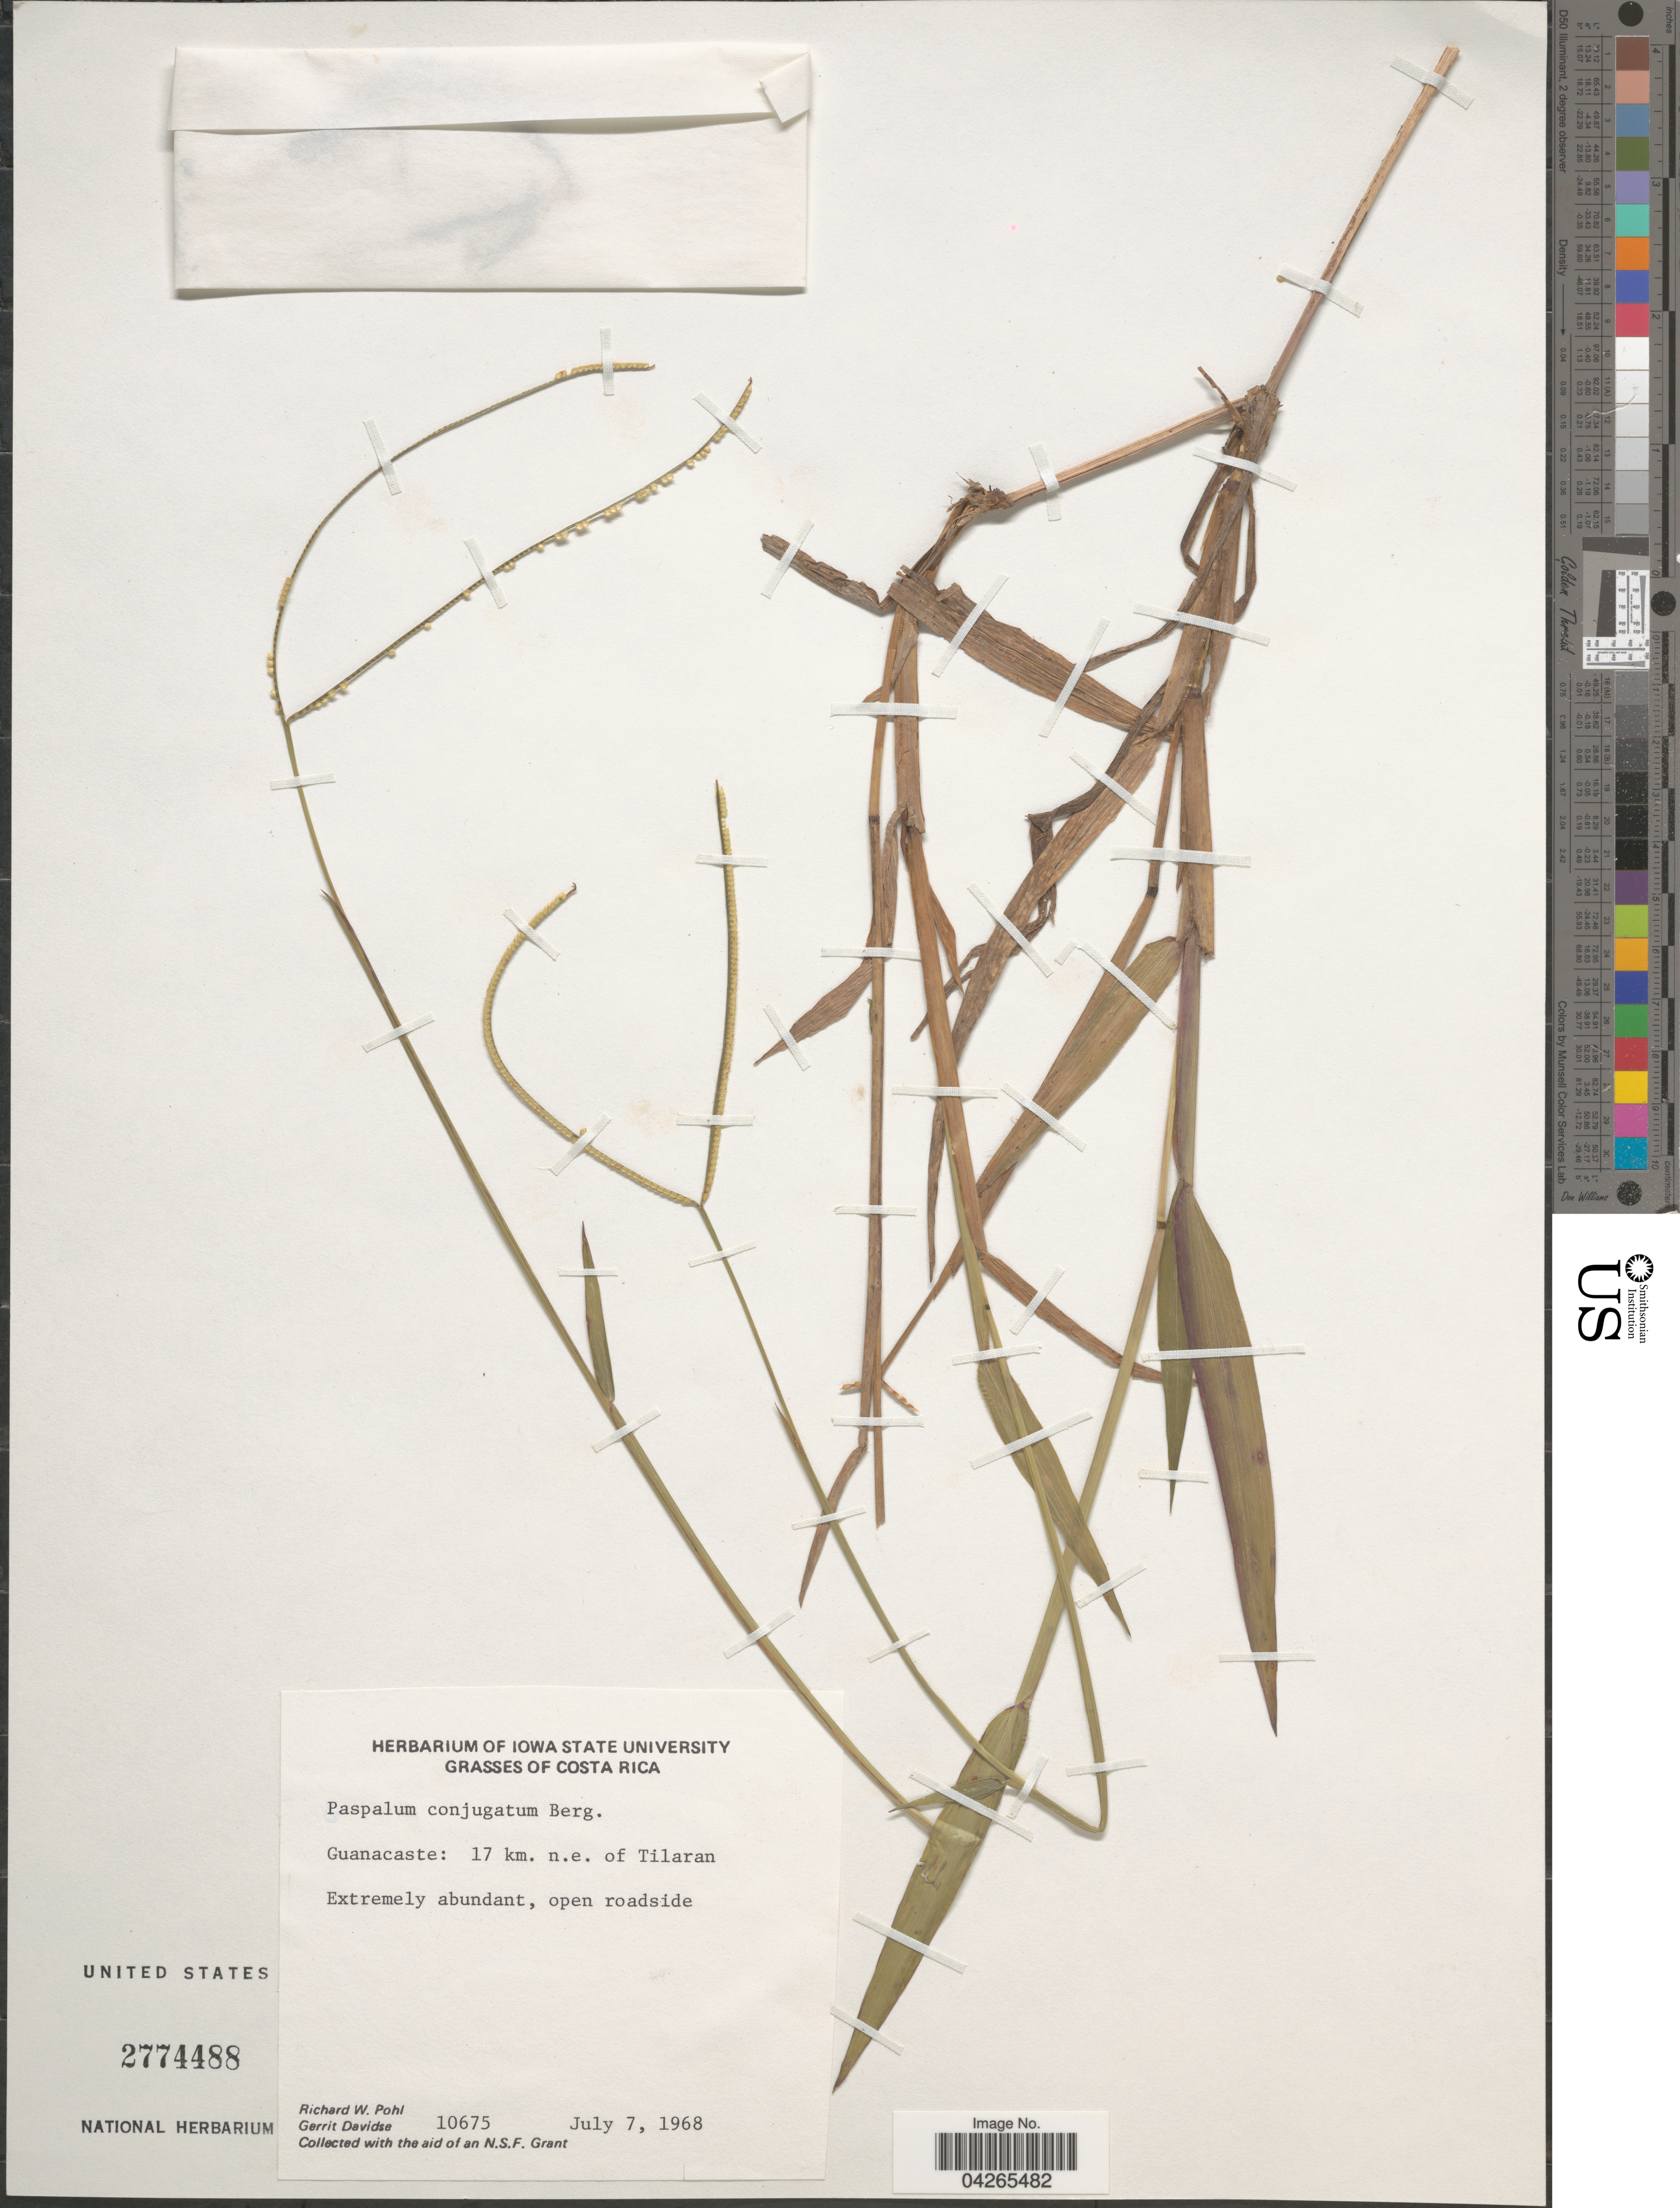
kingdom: Plantae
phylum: Tracheophyta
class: Liliopsida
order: Poales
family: Poaceae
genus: Paspalum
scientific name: Paspalum conjugatum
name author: P.J. Bergius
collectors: R. W. Pohl & G. Davidse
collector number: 10675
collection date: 1968-07-07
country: Costa Rica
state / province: Guanacaste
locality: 17 km. n.e. of Tilaran.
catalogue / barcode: US 2774488